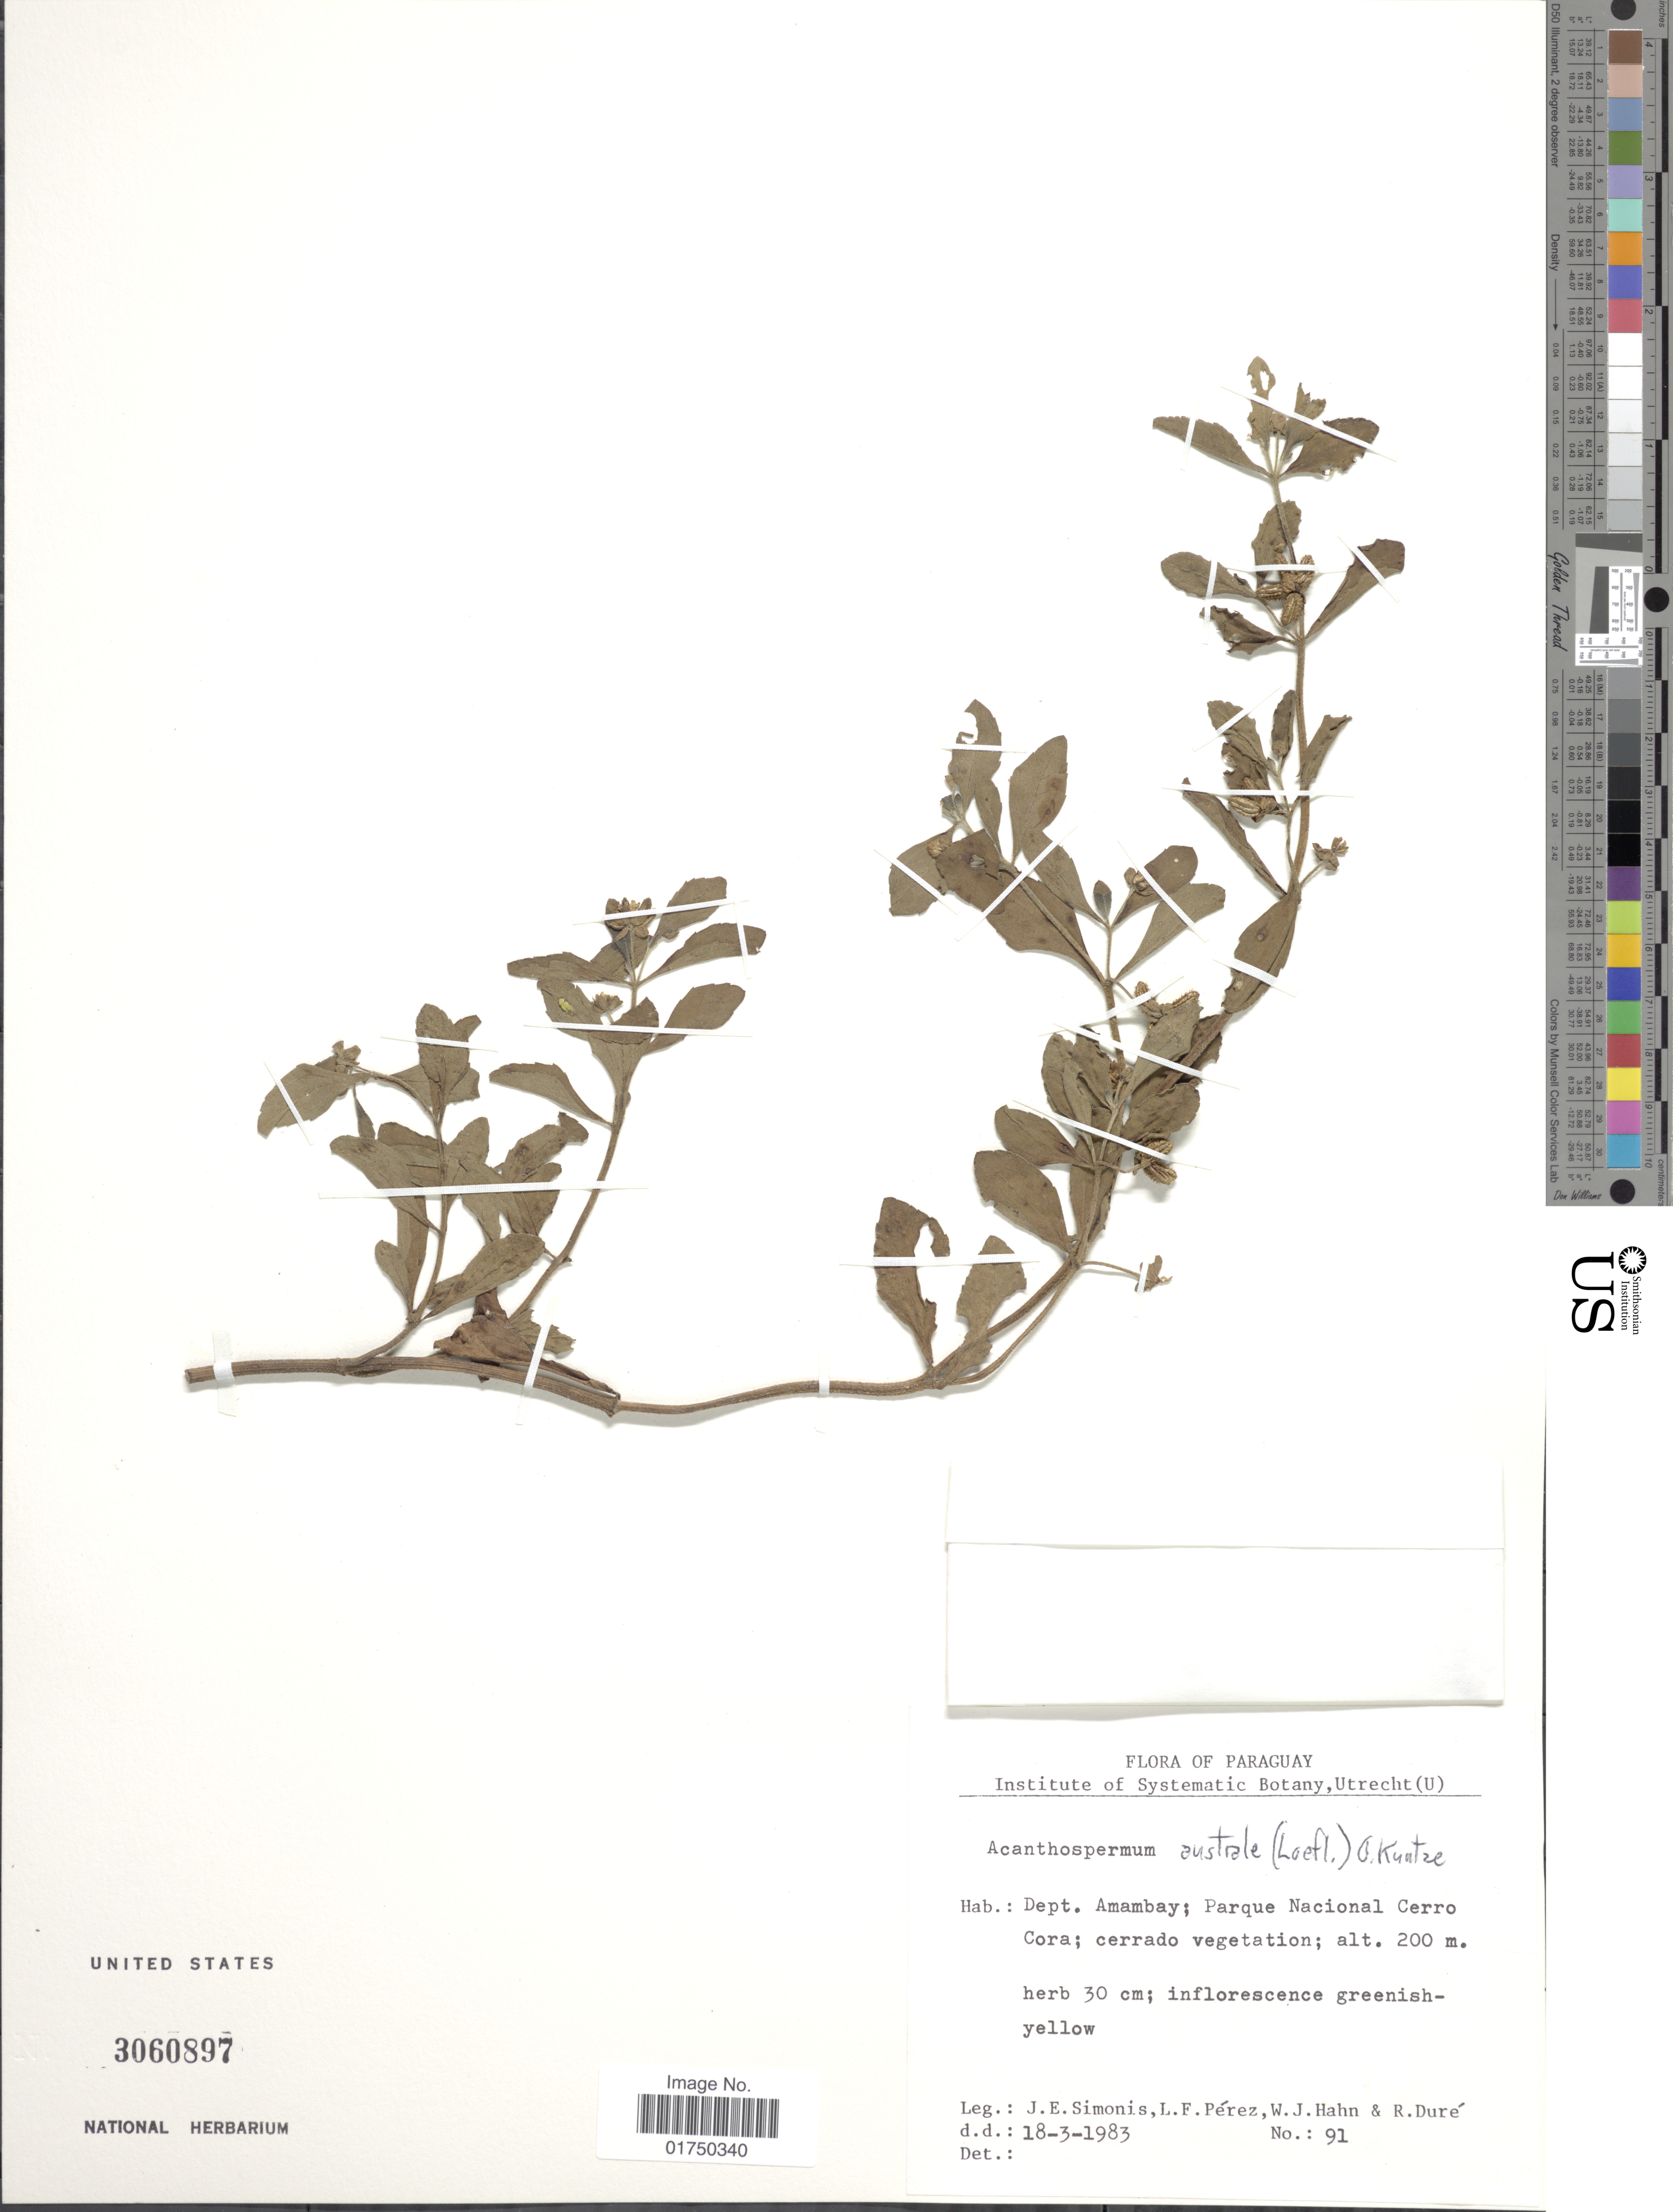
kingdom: Plantae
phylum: Tracheophyta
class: Magnoliopsida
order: Asterales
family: Asteraceae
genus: Acanthospermum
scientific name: Acanthospermum australe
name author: (Loefl.) Kuntze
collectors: J. E. Simonis, L. Perez, W. J. Hahn & R. Duré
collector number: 91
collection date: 1983-03-18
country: Paraguay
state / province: Amambay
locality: Dept. Amambay; Parque Nacional Cerro Cora; cerrado vegetation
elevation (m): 200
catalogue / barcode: US 3060897